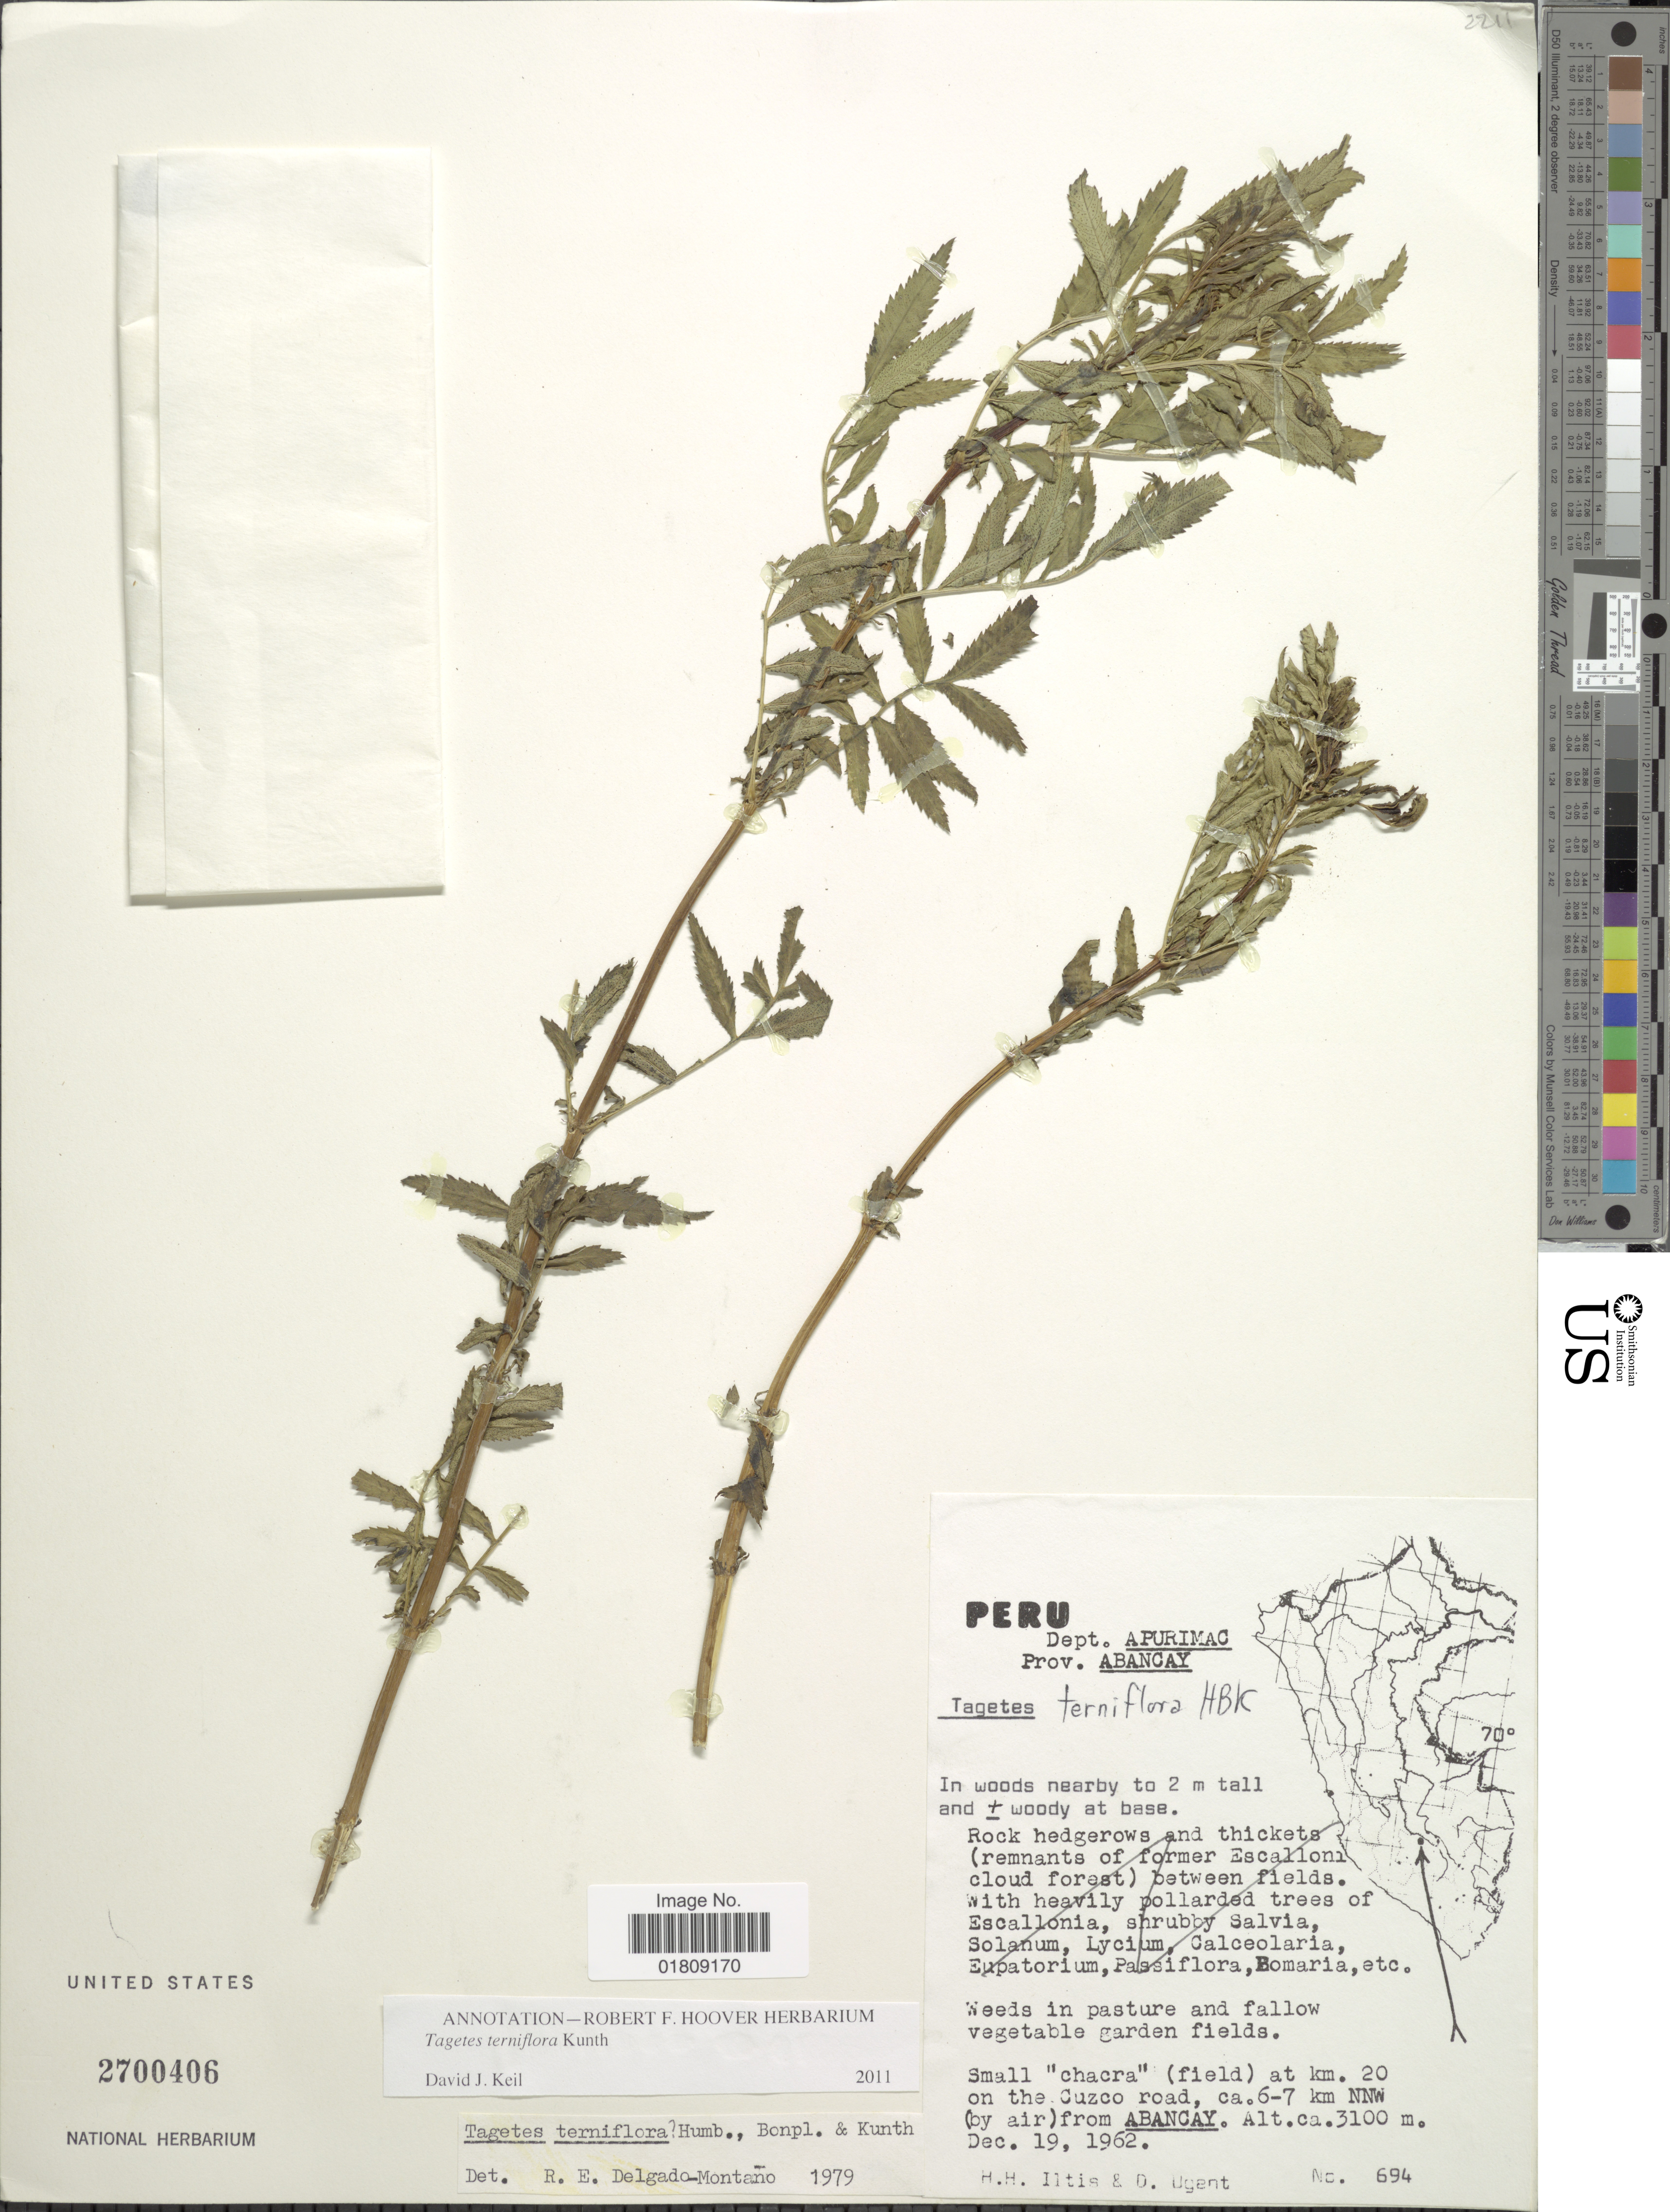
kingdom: Plantae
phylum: Tracheophyta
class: Magnoliopsida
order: Asterales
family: Asteraceae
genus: Tagetes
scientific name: Tagetes terniflora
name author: Kunth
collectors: H. H. Iltis & D. Ugent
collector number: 694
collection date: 1962-12-19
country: Peru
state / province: Apurímac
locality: Prov. Abancay, km 20 on the Cuzco road, ca 6-7 km NNW (by air) from Abancay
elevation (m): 3100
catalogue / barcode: US 2700406